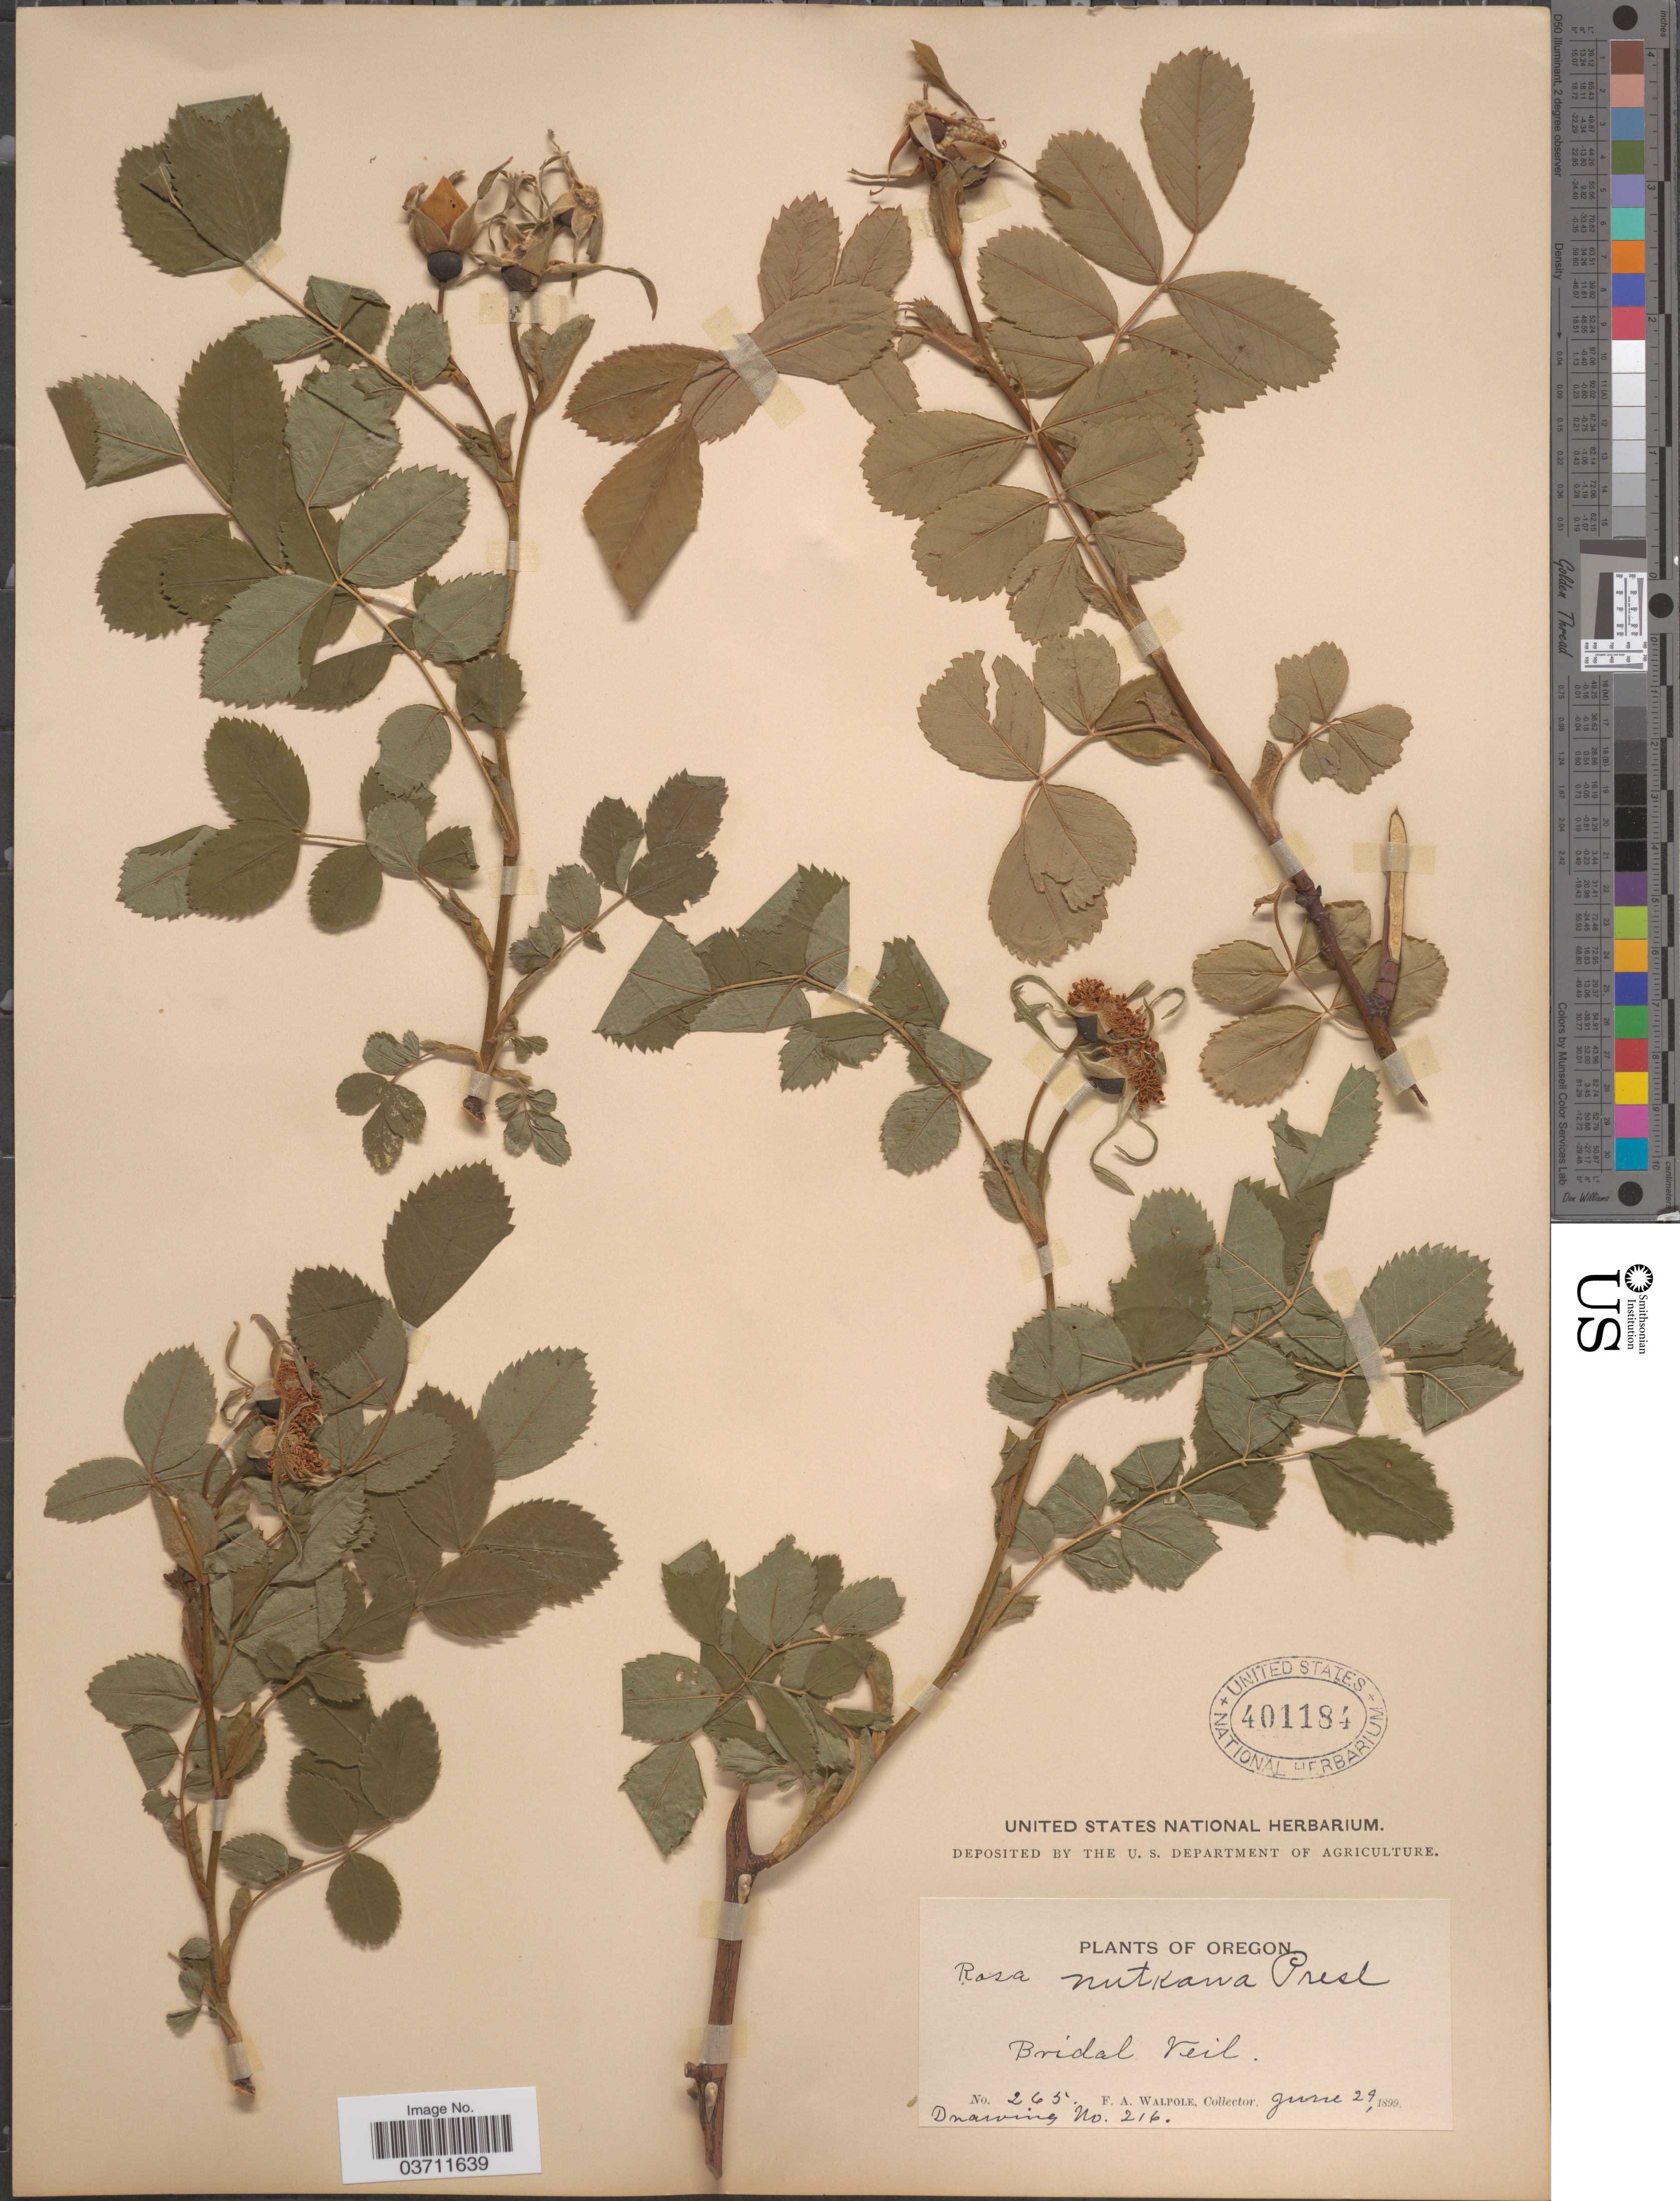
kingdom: Plantae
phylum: Tracheophyta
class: Magnoliopsida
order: Rosales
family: Rosaceae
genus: Rosa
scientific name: Rosa nutkana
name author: C. Presl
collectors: F. Walpole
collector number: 265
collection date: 1899-06-29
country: United States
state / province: Oregon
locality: Bridal Veil.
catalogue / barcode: US 401184